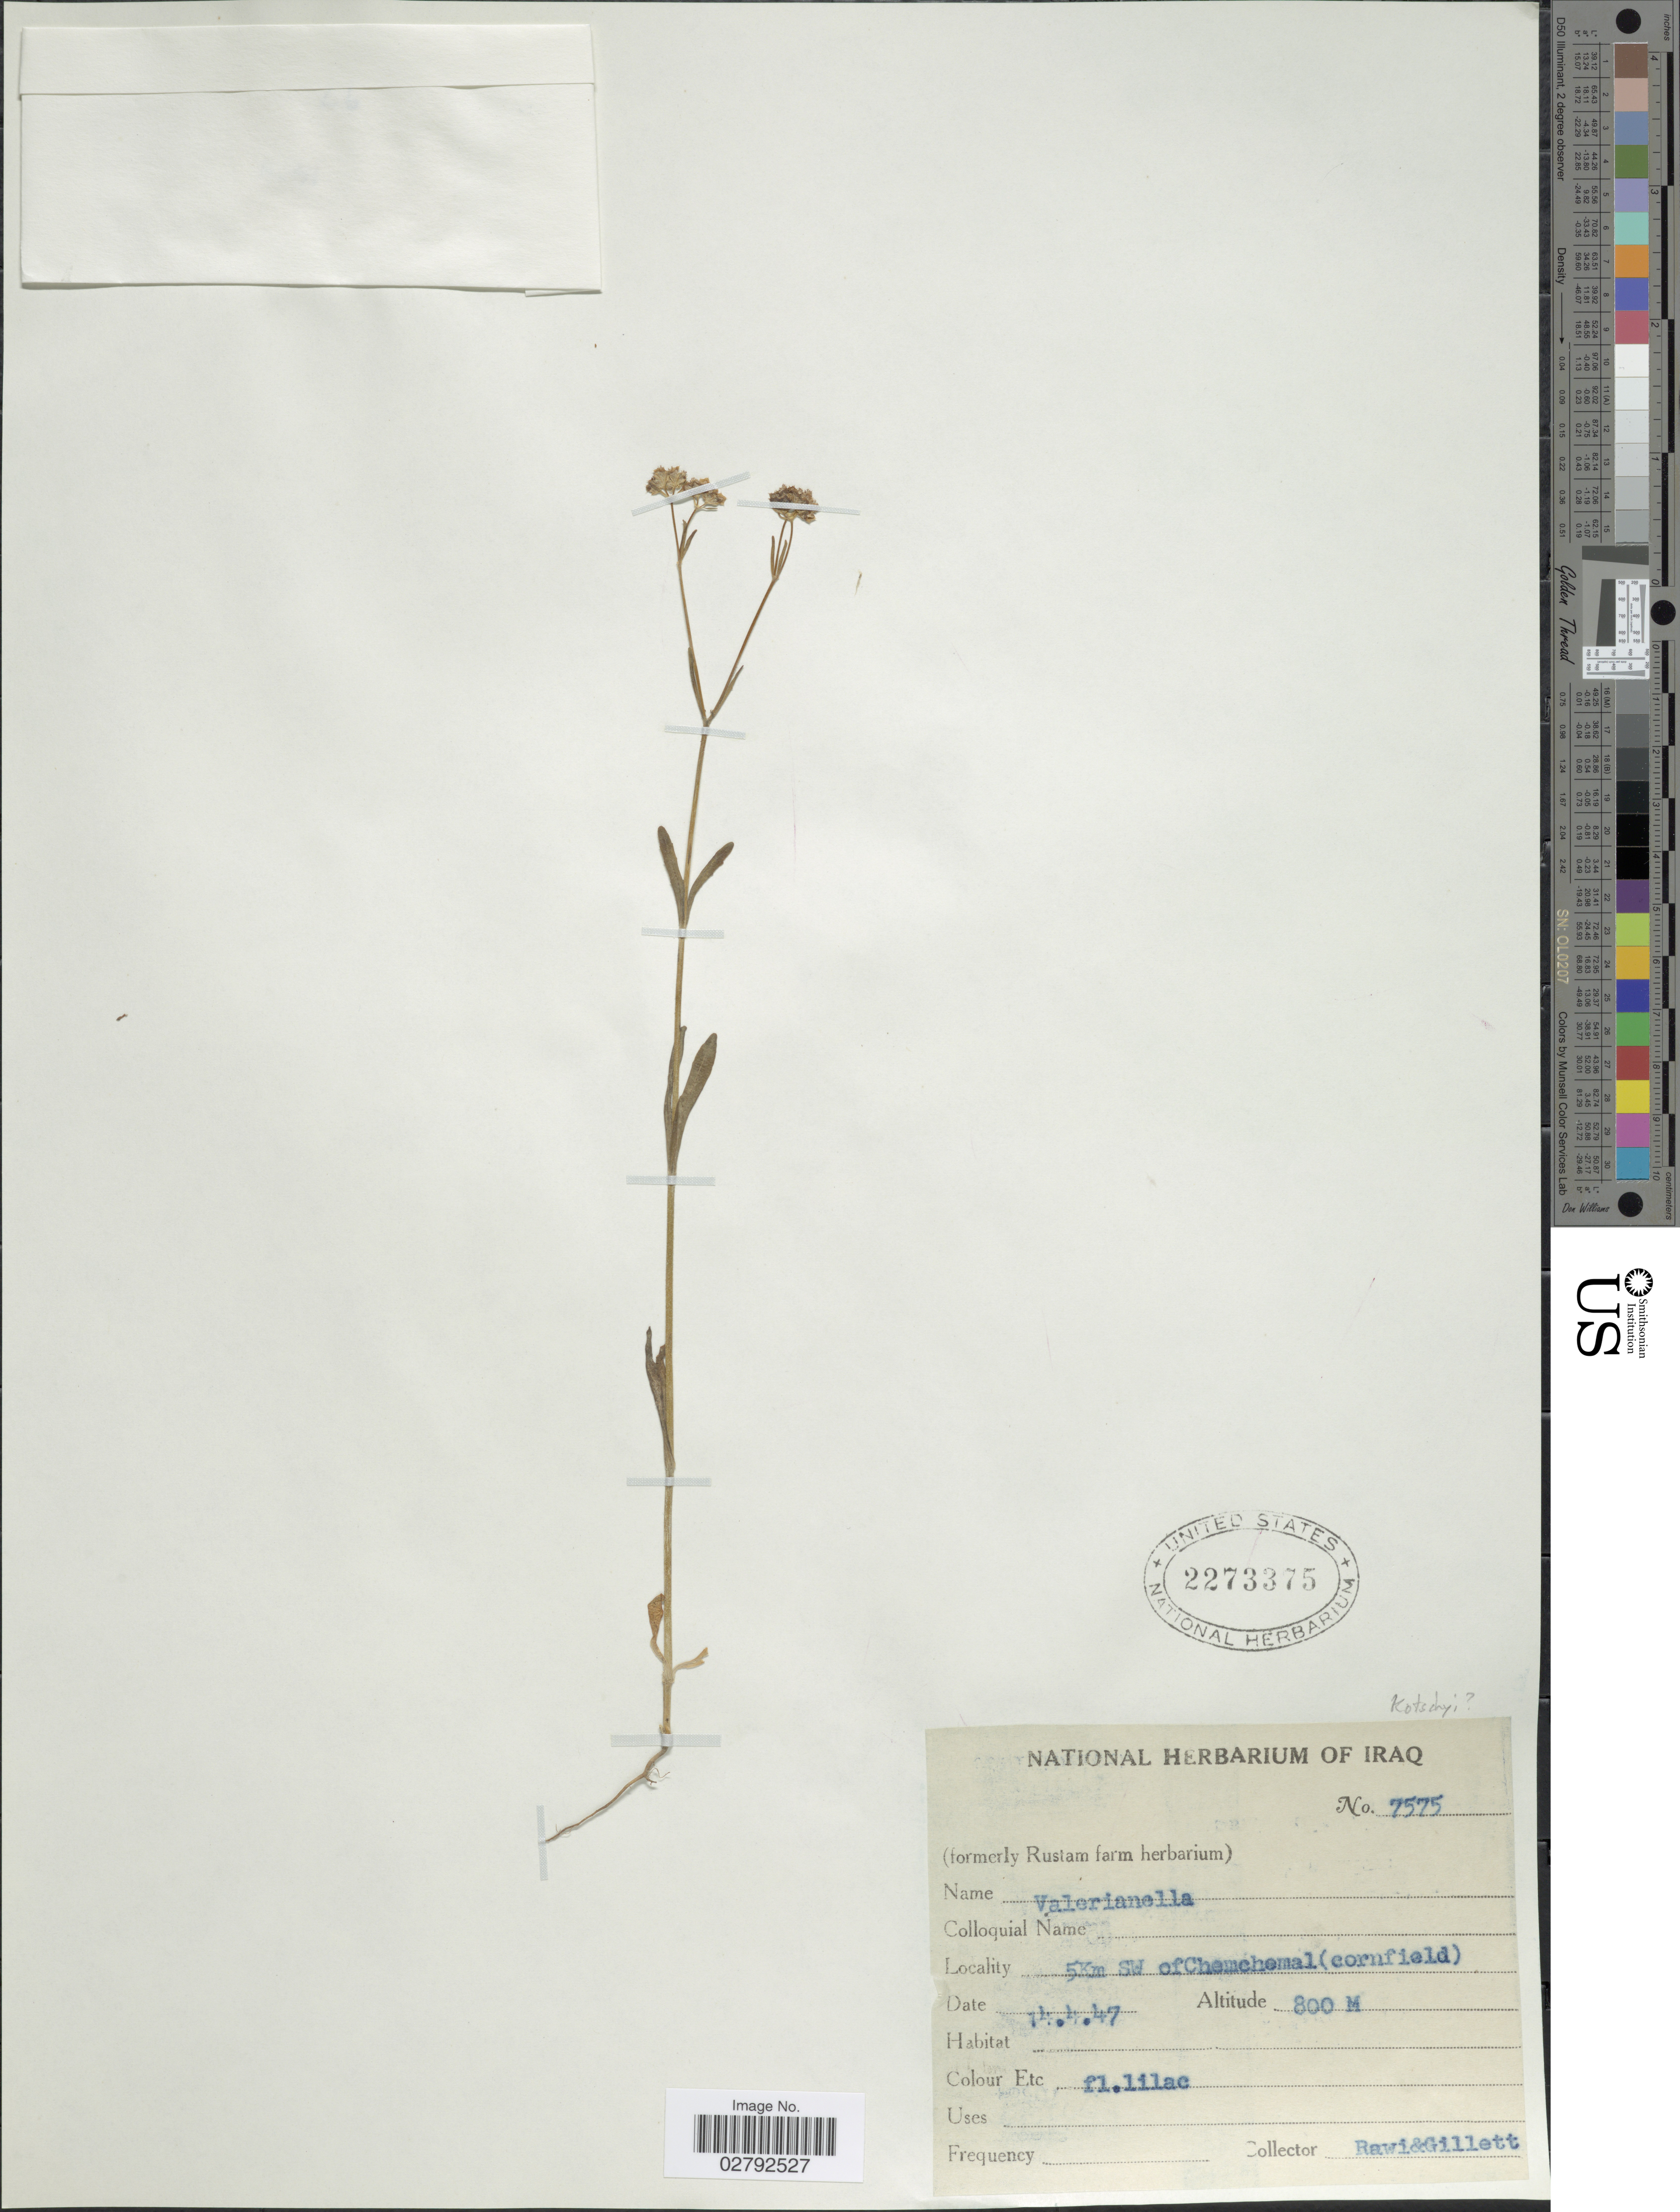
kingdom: Plantae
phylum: Tracheophyta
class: Magnoliopsida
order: Dipsacales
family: Caprifoliaceae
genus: Valerianella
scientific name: Valerianella kotschyi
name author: Boiss.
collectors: -. Rawi & Gillett, --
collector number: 7575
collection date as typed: Transcribed d/m/y: 14/4/47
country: Iraq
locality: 5Km SW of Chemchemal (cornfield).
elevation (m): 800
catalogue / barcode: US 2273375